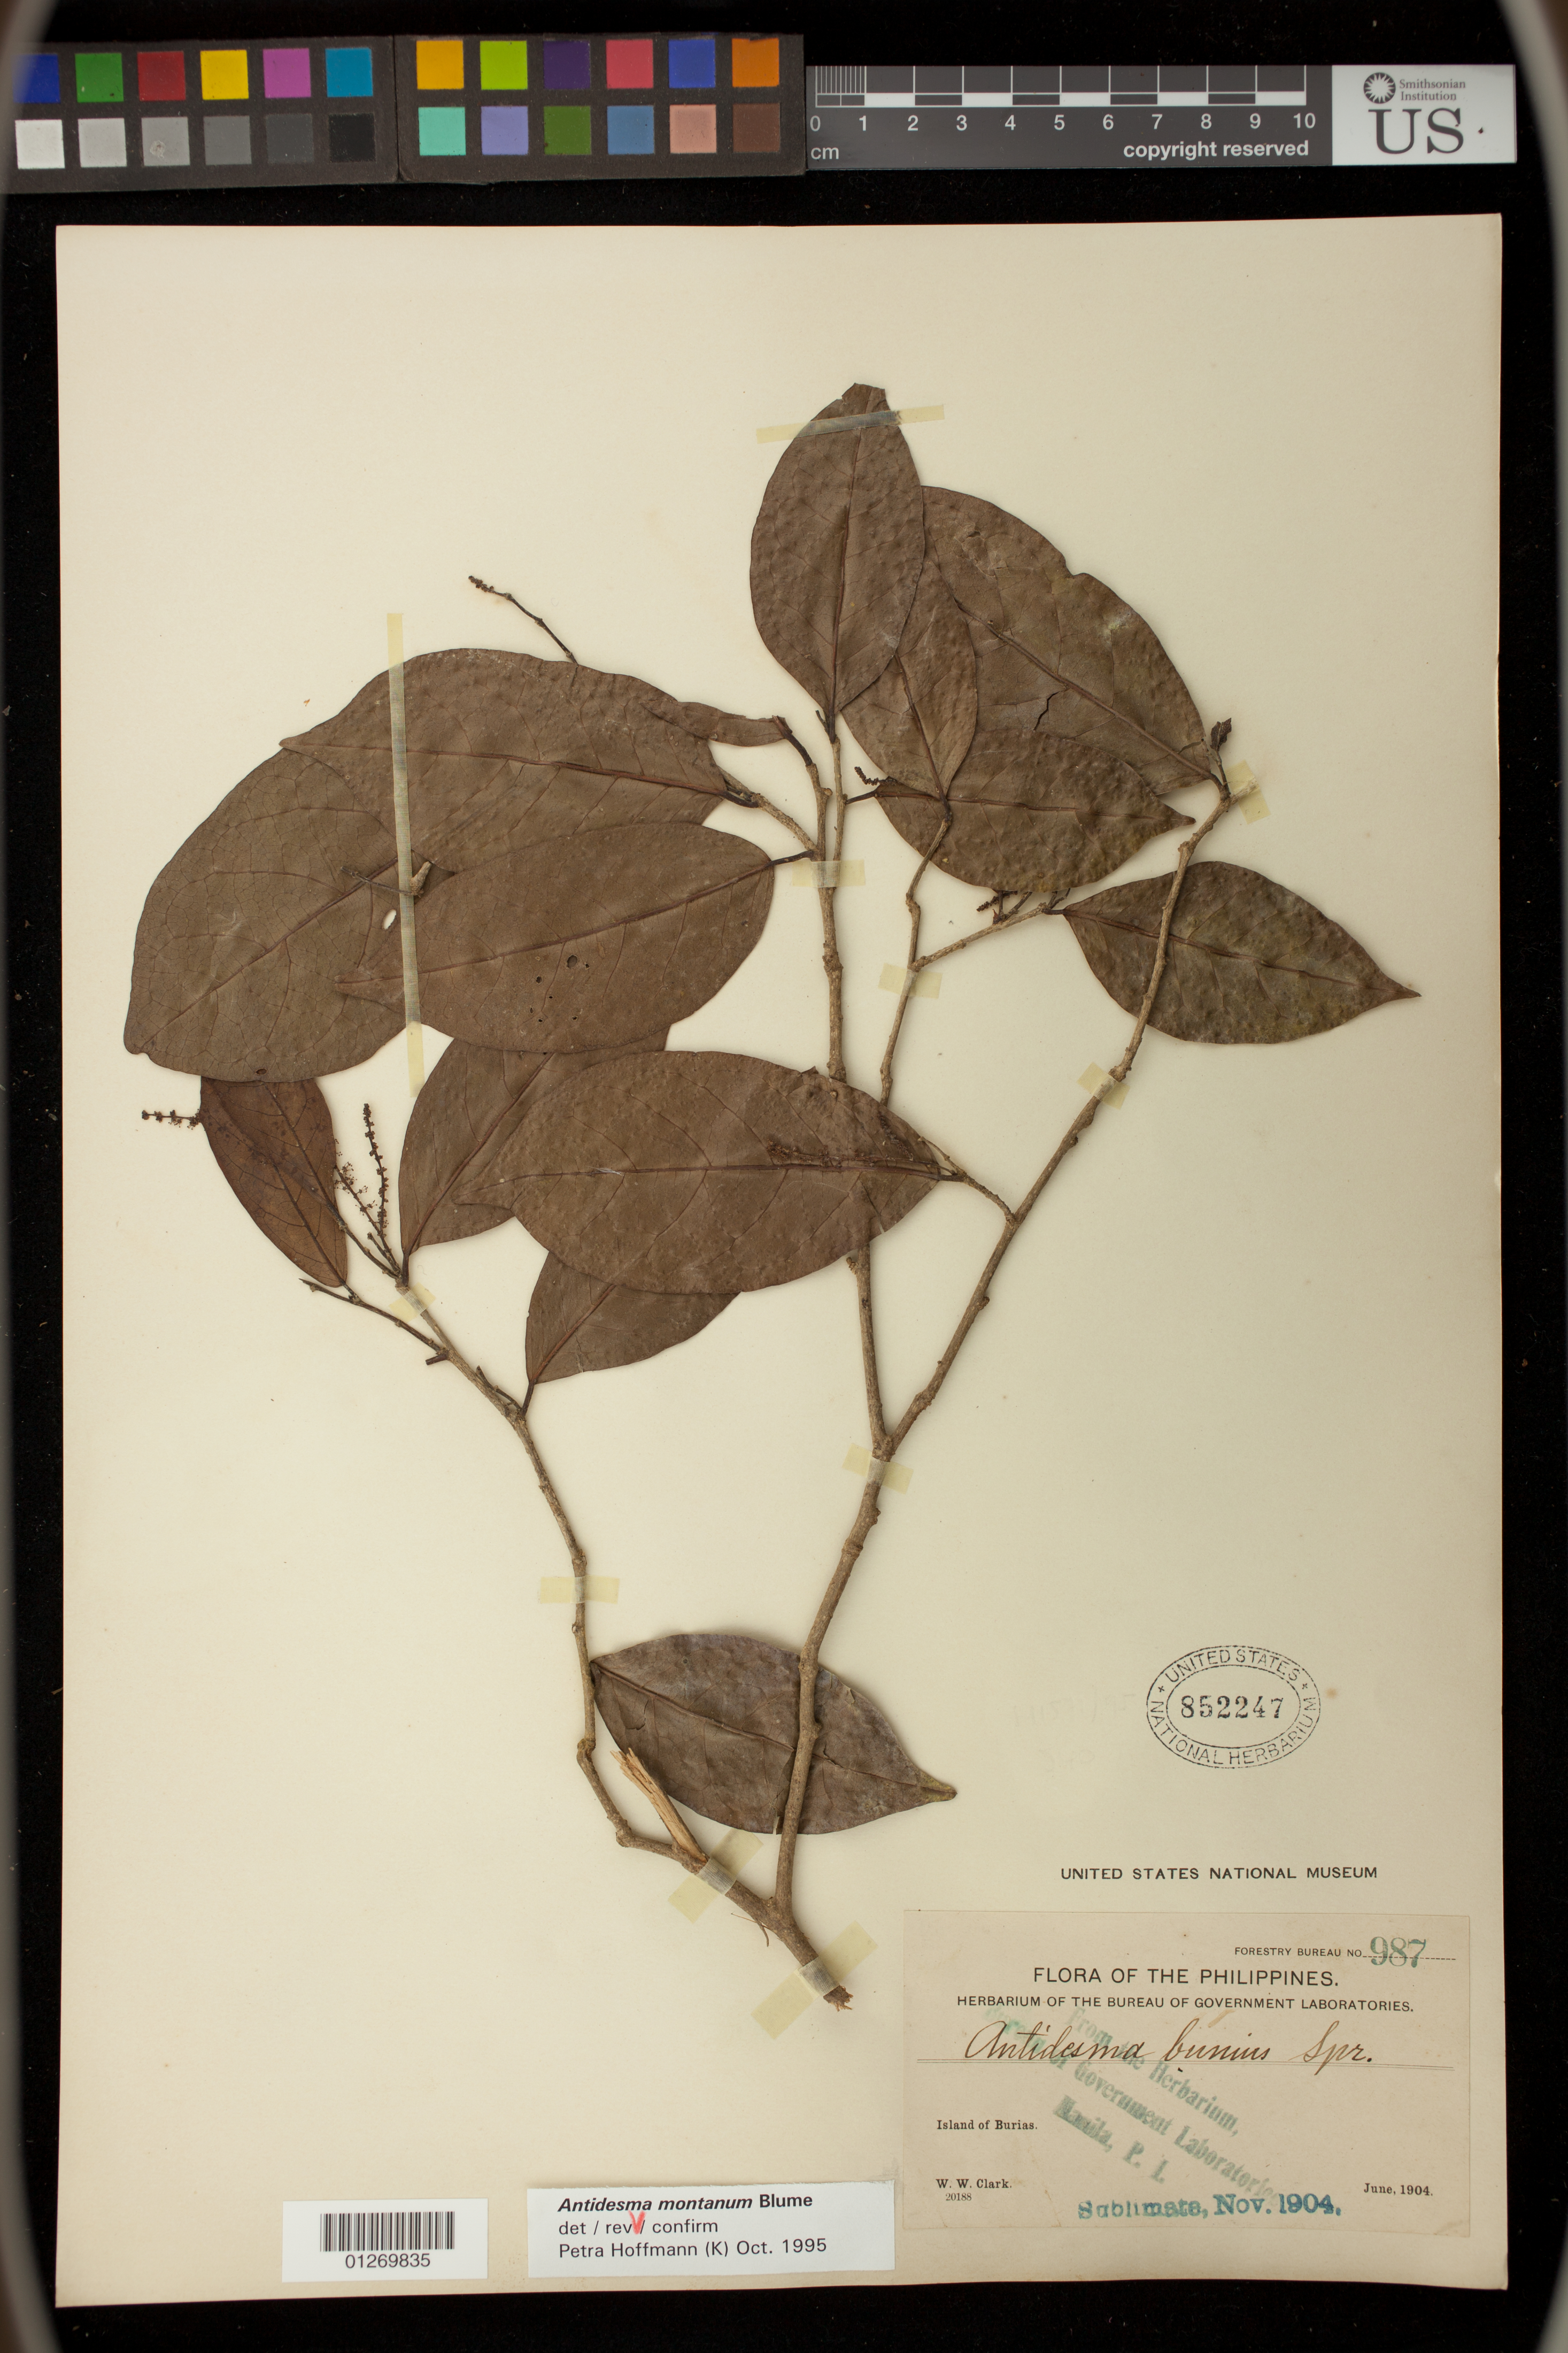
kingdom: Plantae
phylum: Tracheophyta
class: Magnoliopsida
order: Malpighiales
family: Phyllanthaceae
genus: Antidesma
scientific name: Antidesma montanum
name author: Blume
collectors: W. W. Clark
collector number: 987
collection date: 1904-06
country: Philippines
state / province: Bicol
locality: Island of Burias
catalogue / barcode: US 852247